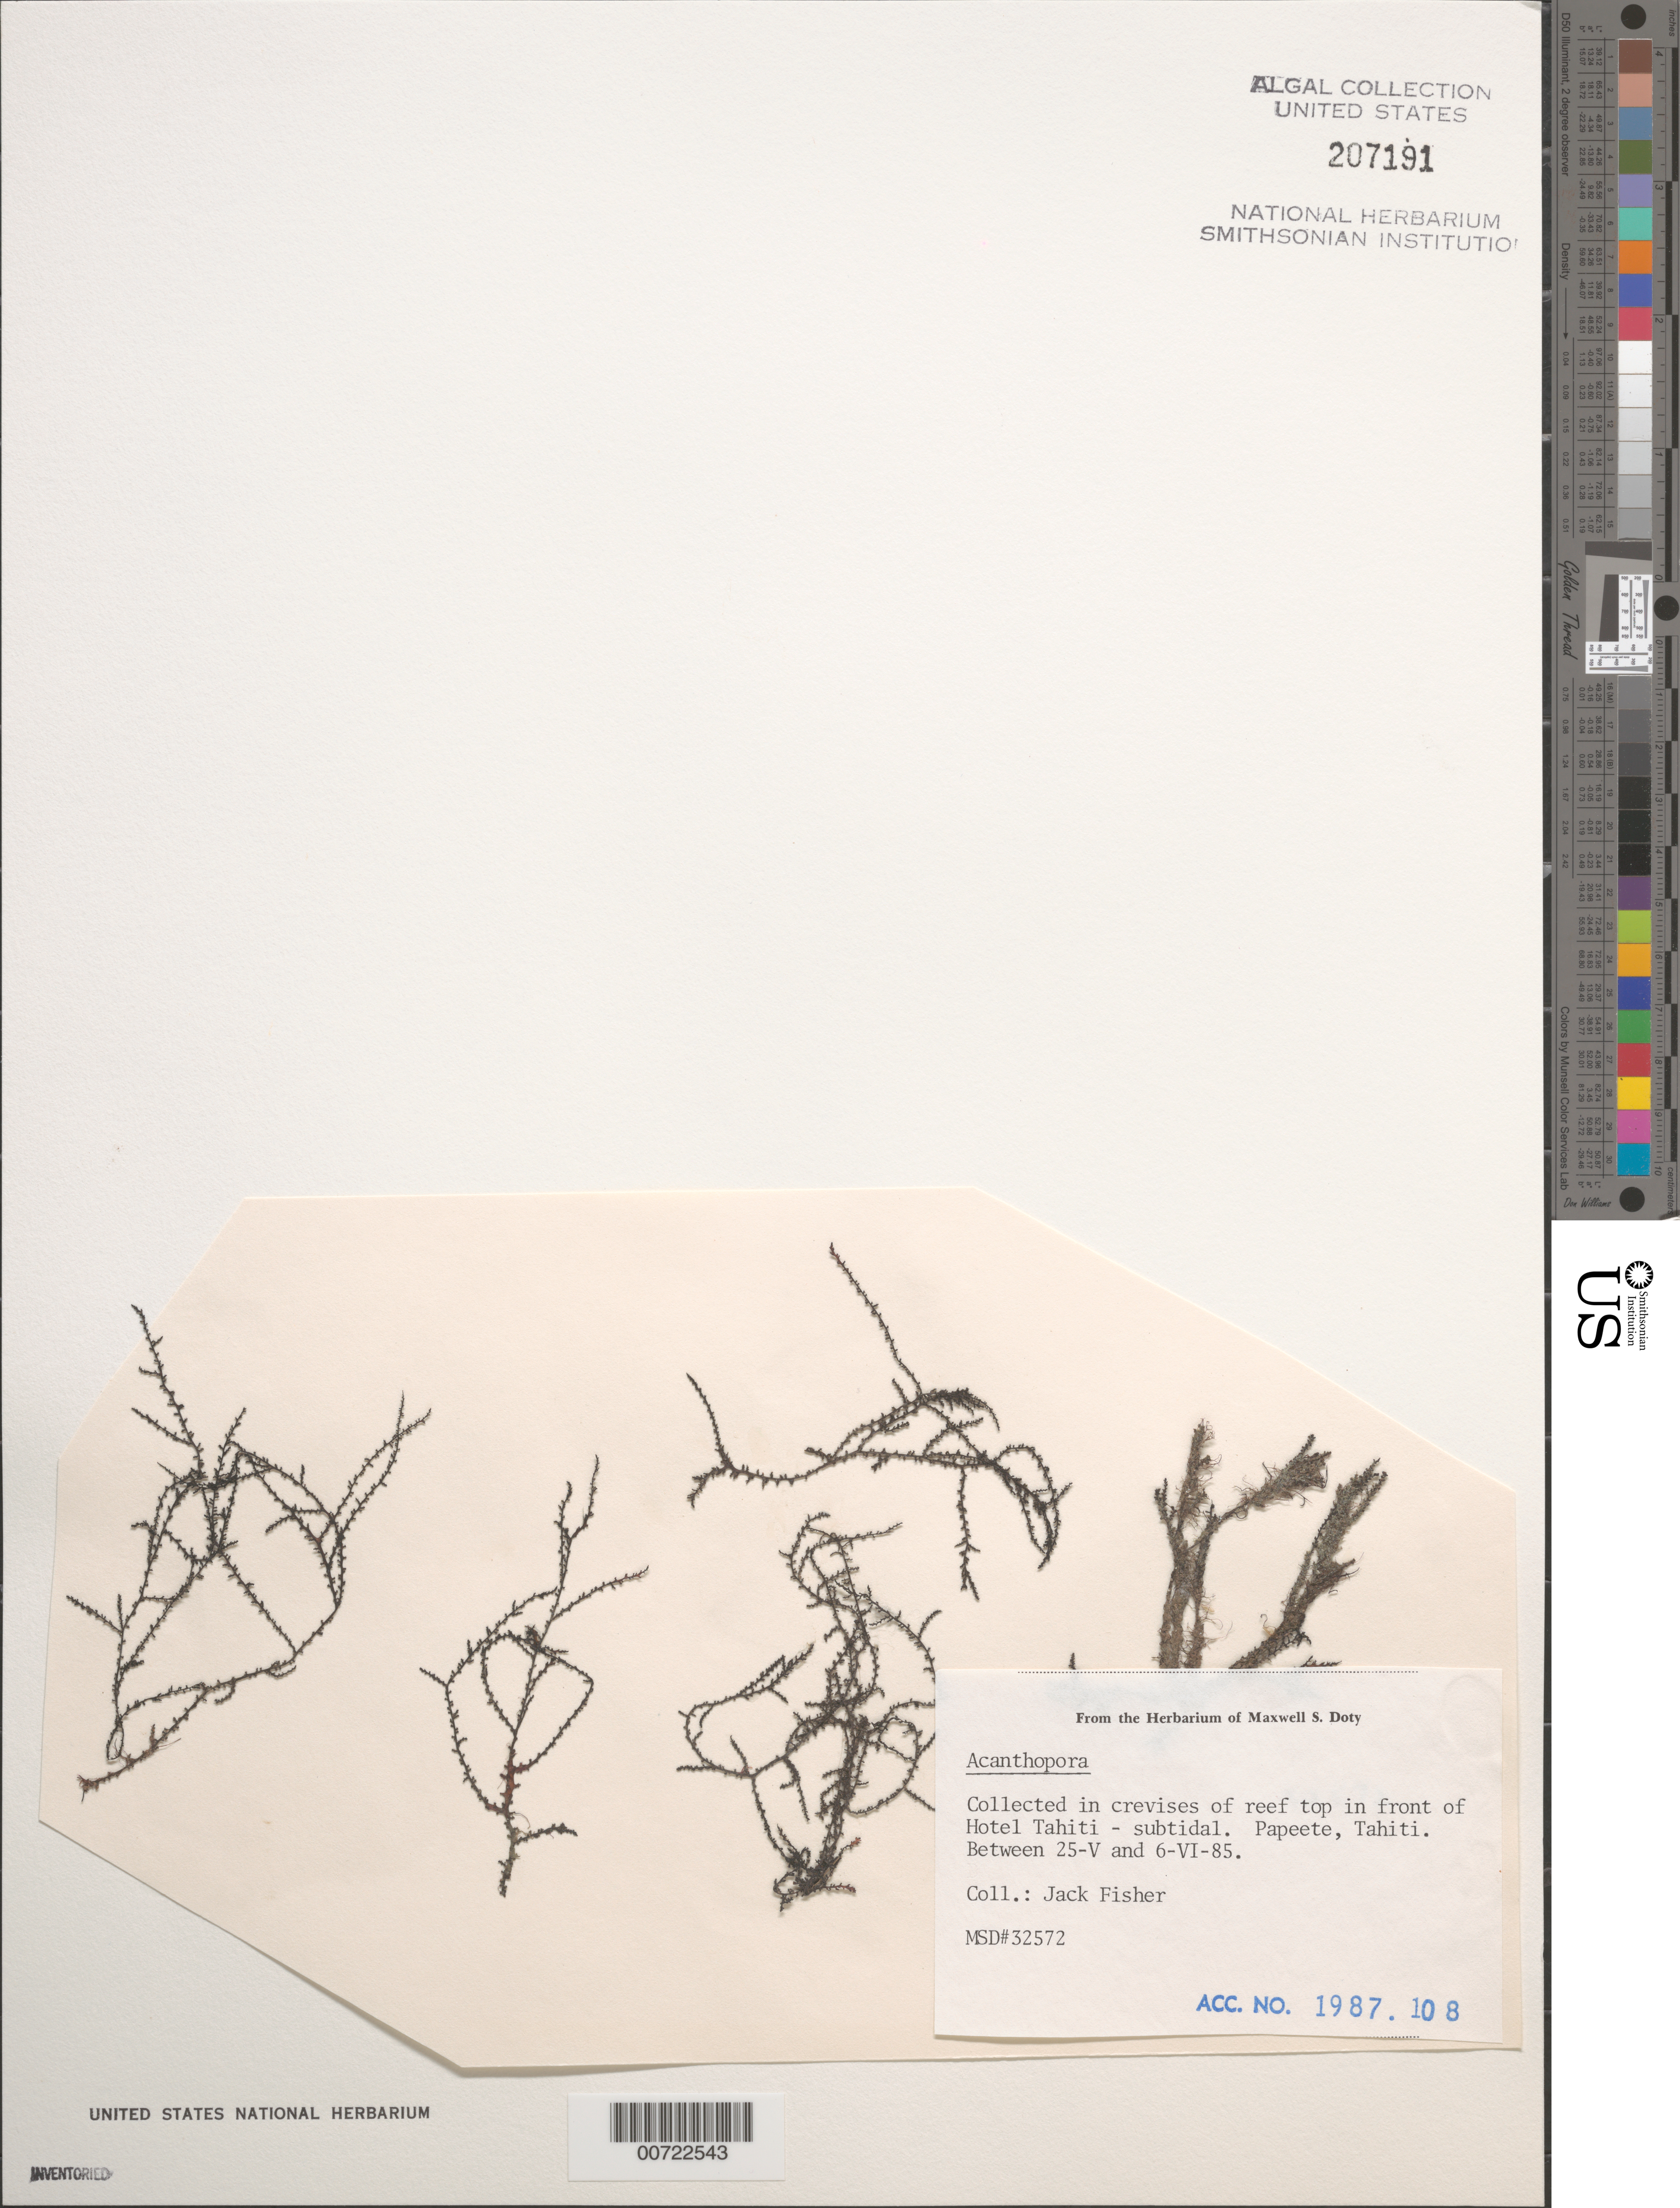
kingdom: Plantae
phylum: Rhodophyta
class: Florideophyceae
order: Ceramiales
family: Rhodomelaceae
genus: Acanthophora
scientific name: Acanthophora sp.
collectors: J. Fisher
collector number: MSD 32572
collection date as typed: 25 May 1985 to 6 Jun 1985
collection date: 1985-05-25/1985-06-06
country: French Polynesia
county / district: Pape'ete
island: Tahiti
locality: Hotel Tahiti, in front, Papeete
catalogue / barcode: US 207191